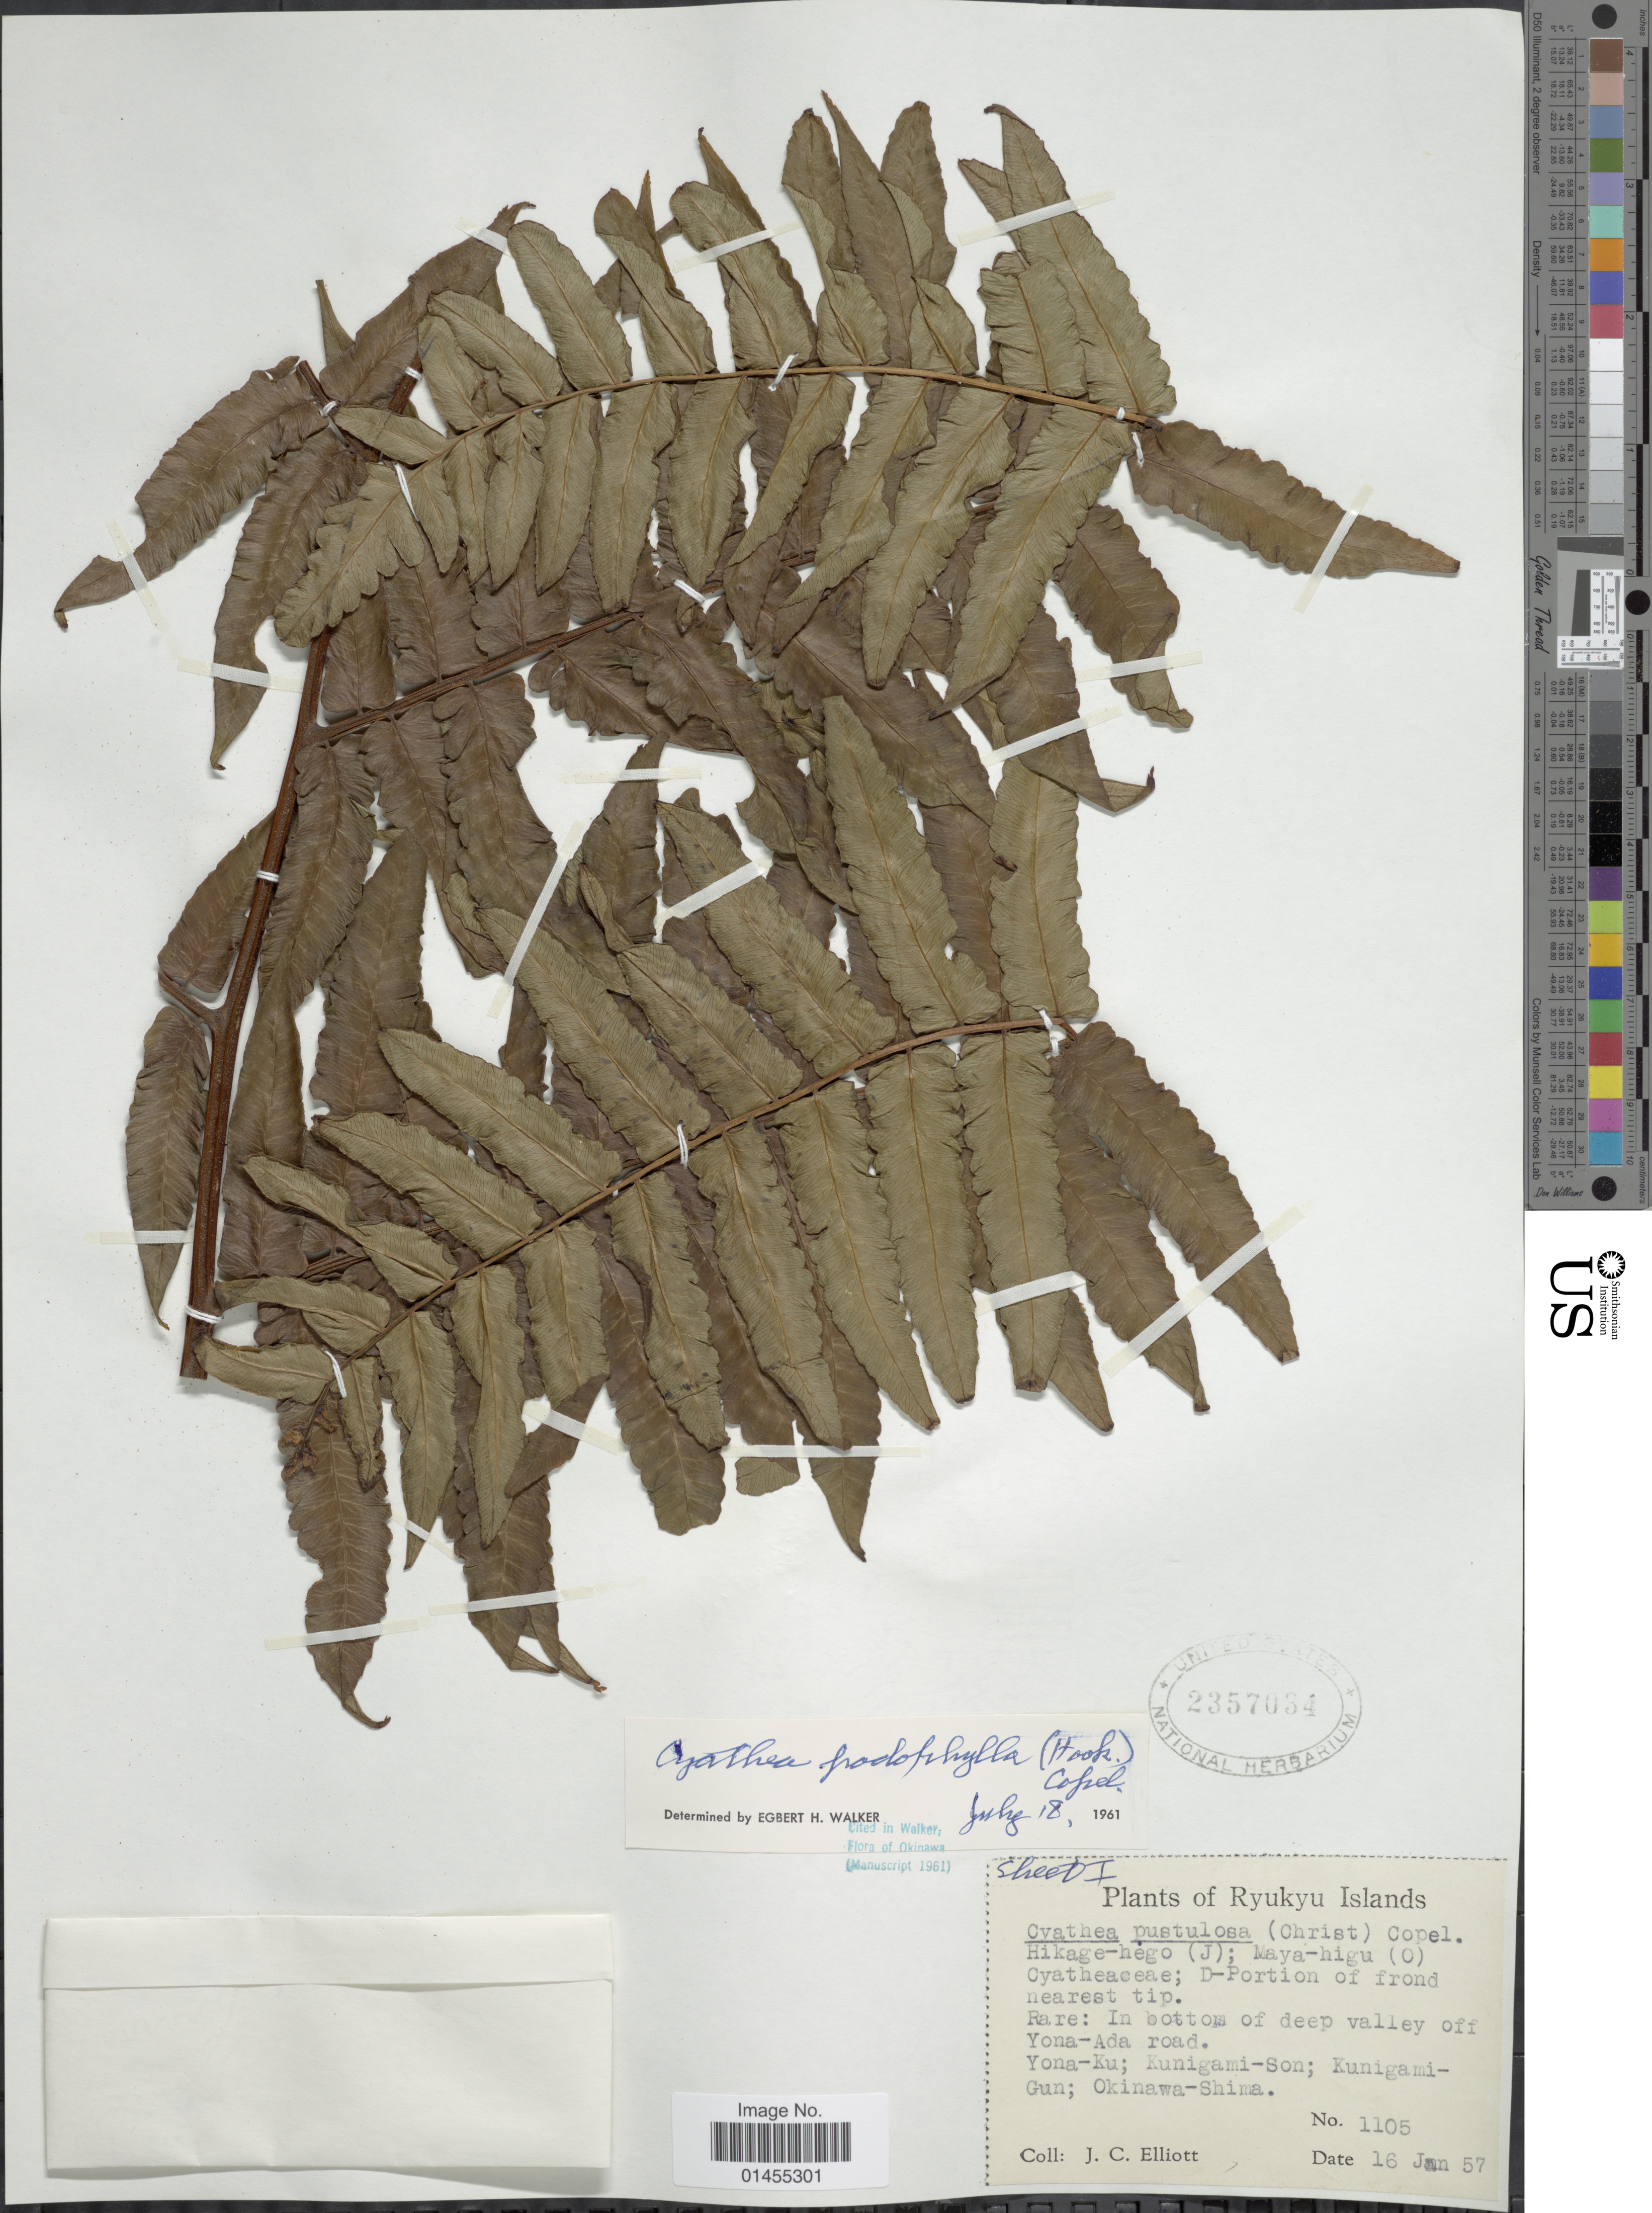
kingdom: Plantae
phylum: Tracheophyta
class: Polypodiopsida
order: Cyatheales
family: Cyatheaceae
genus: Alsophila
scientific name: Alsophila podophylla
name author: Hook.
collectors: J. Elliot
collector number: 1105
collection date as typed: Transcribed d/m/y: 16/1/57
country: Japan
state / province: Okinawa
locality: Ryukyu Islands, Yona-Ku; Kunigami-Son; Kunigami-Gun; Okinawa-Shima. In bottom of deep valley off Yona-Ada road.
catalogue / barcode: US 2357034